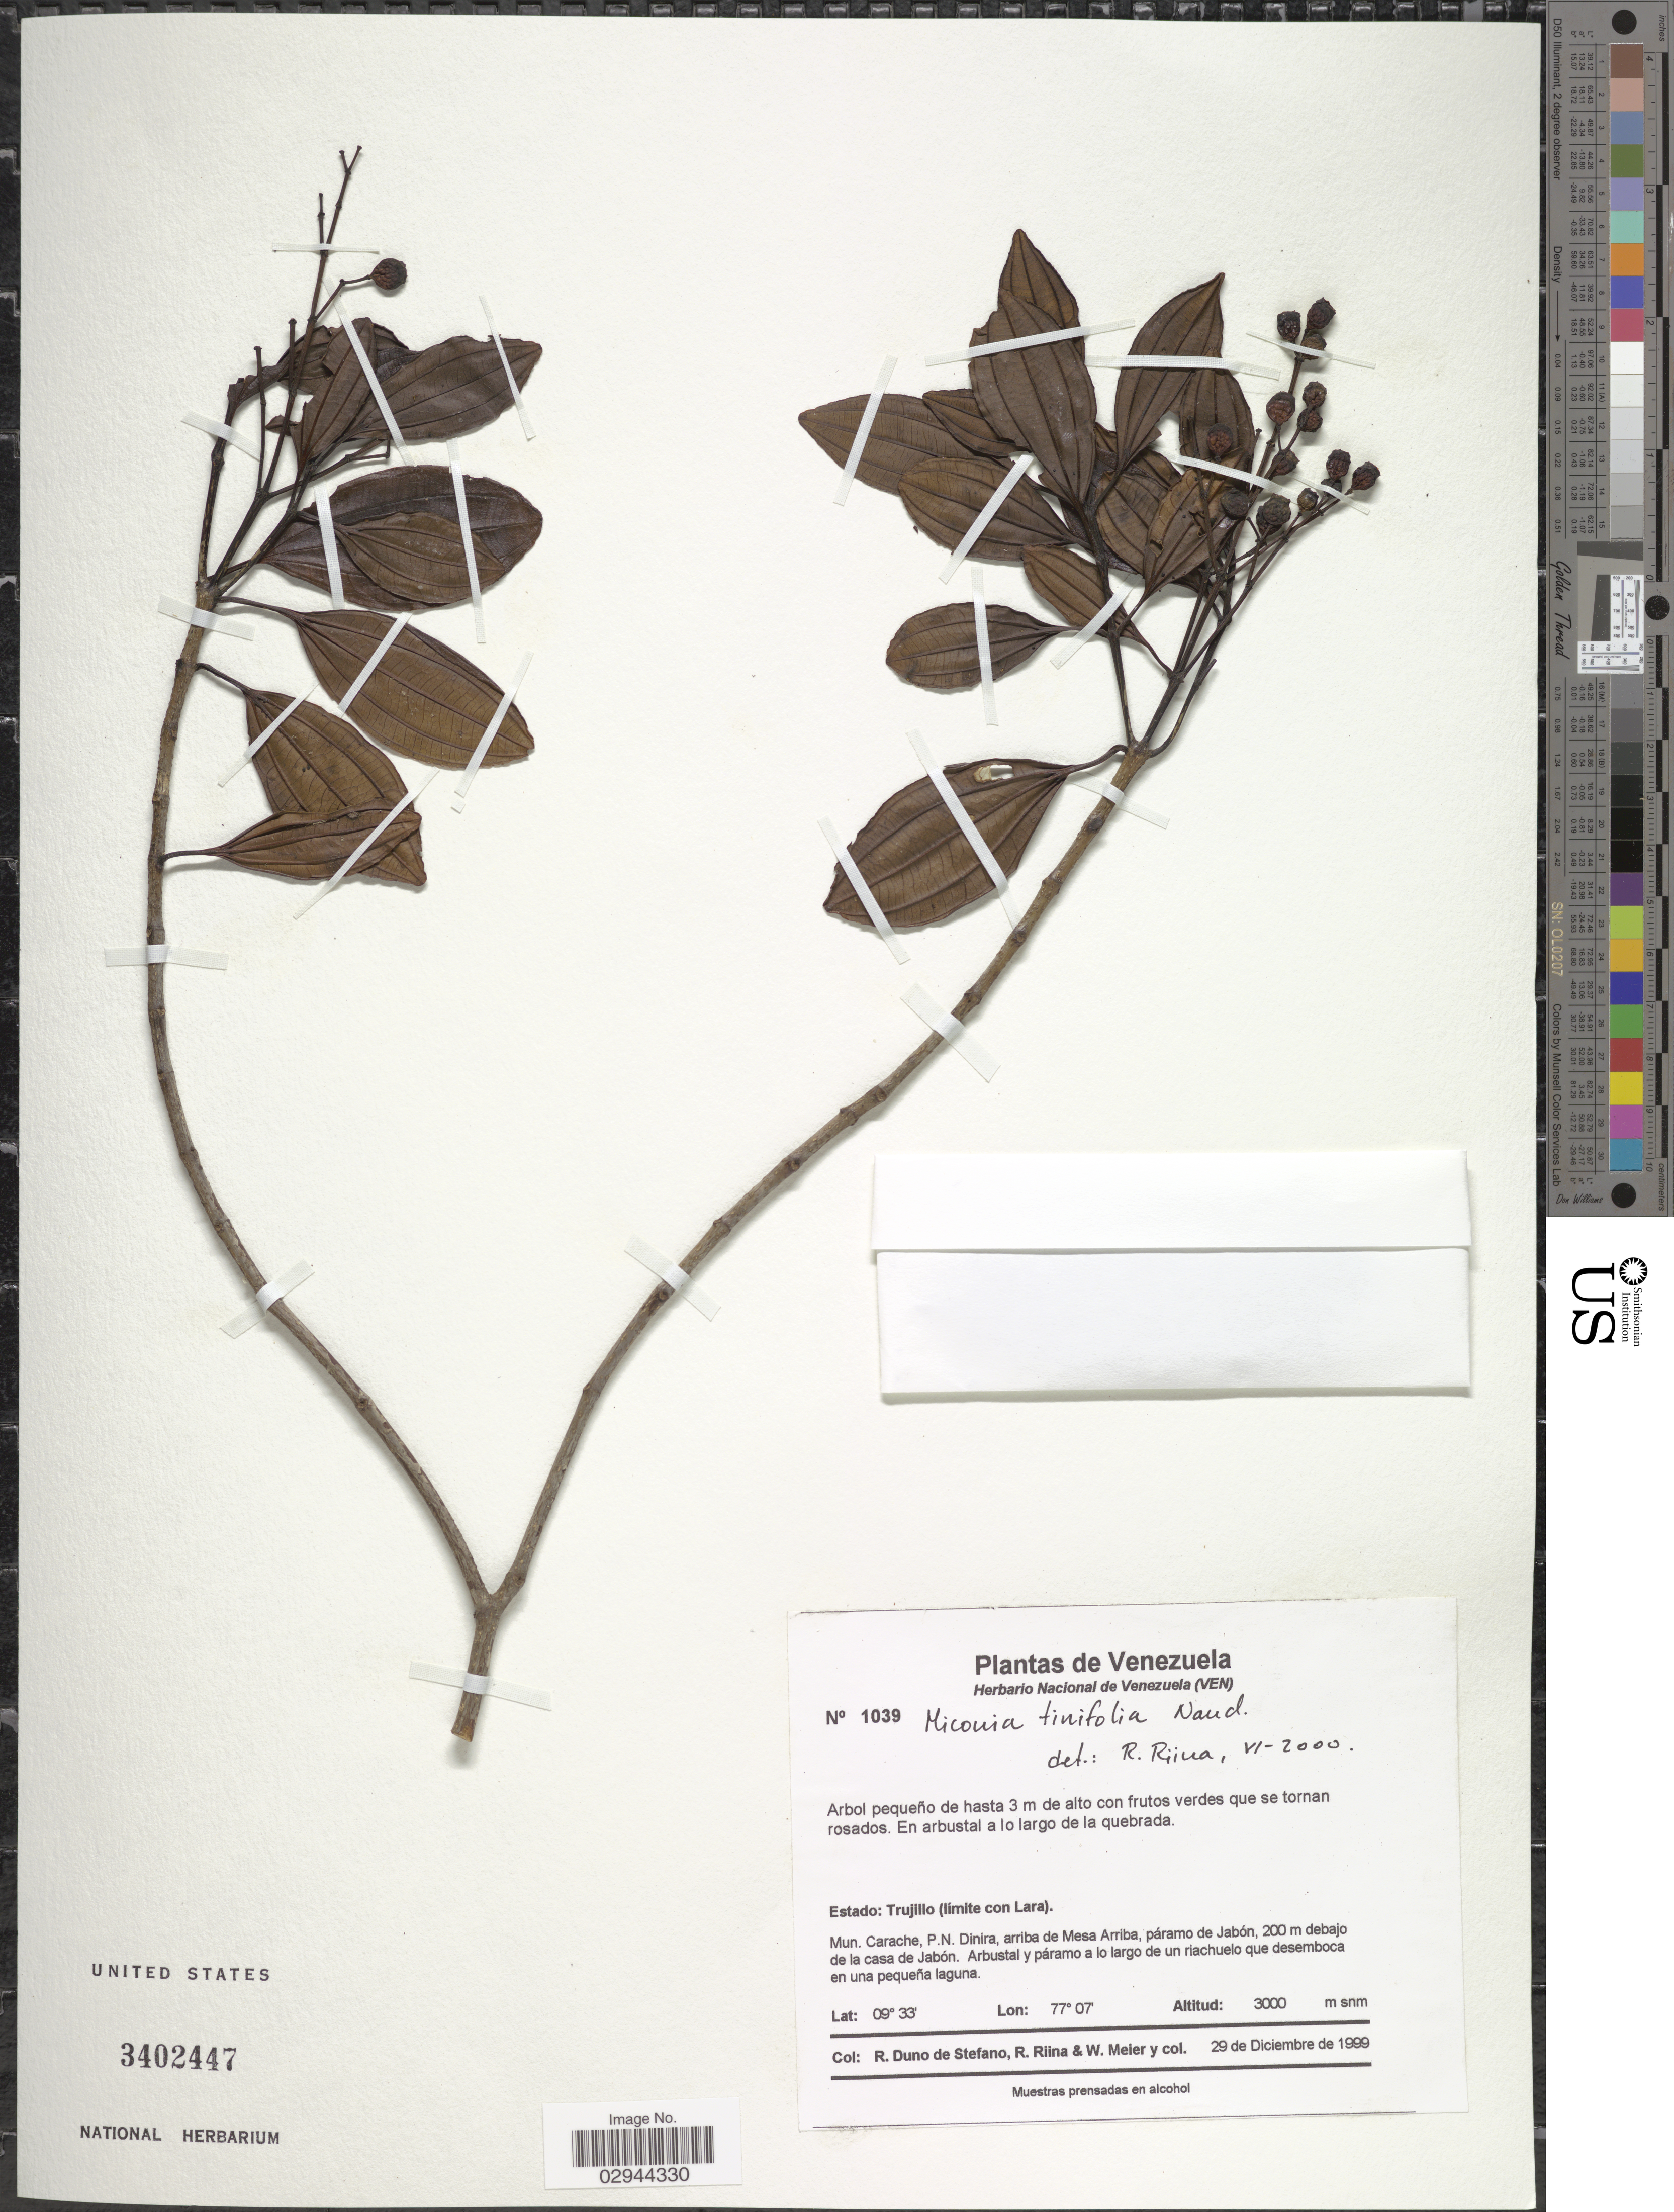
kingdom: Plantae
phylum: Tracheophyta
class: Magnoliopsida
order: Myrtales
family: Melastomataceae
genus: Miconia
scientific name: Miconia tinifolia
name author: Naudin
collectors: R. Duno de Stefano, R. Riina & W. Meier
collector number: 1039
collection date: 1999-12-29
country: Venezuela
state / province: Trujillo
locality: Estado: Trujillo (límite con Lara). Mun. Carache, P.N. Dinira, arriba de Mesa Arriba, páramo de Jabón, 200 m debajo de la casa de Jabón.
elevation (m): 3000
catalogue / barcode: US 3402447